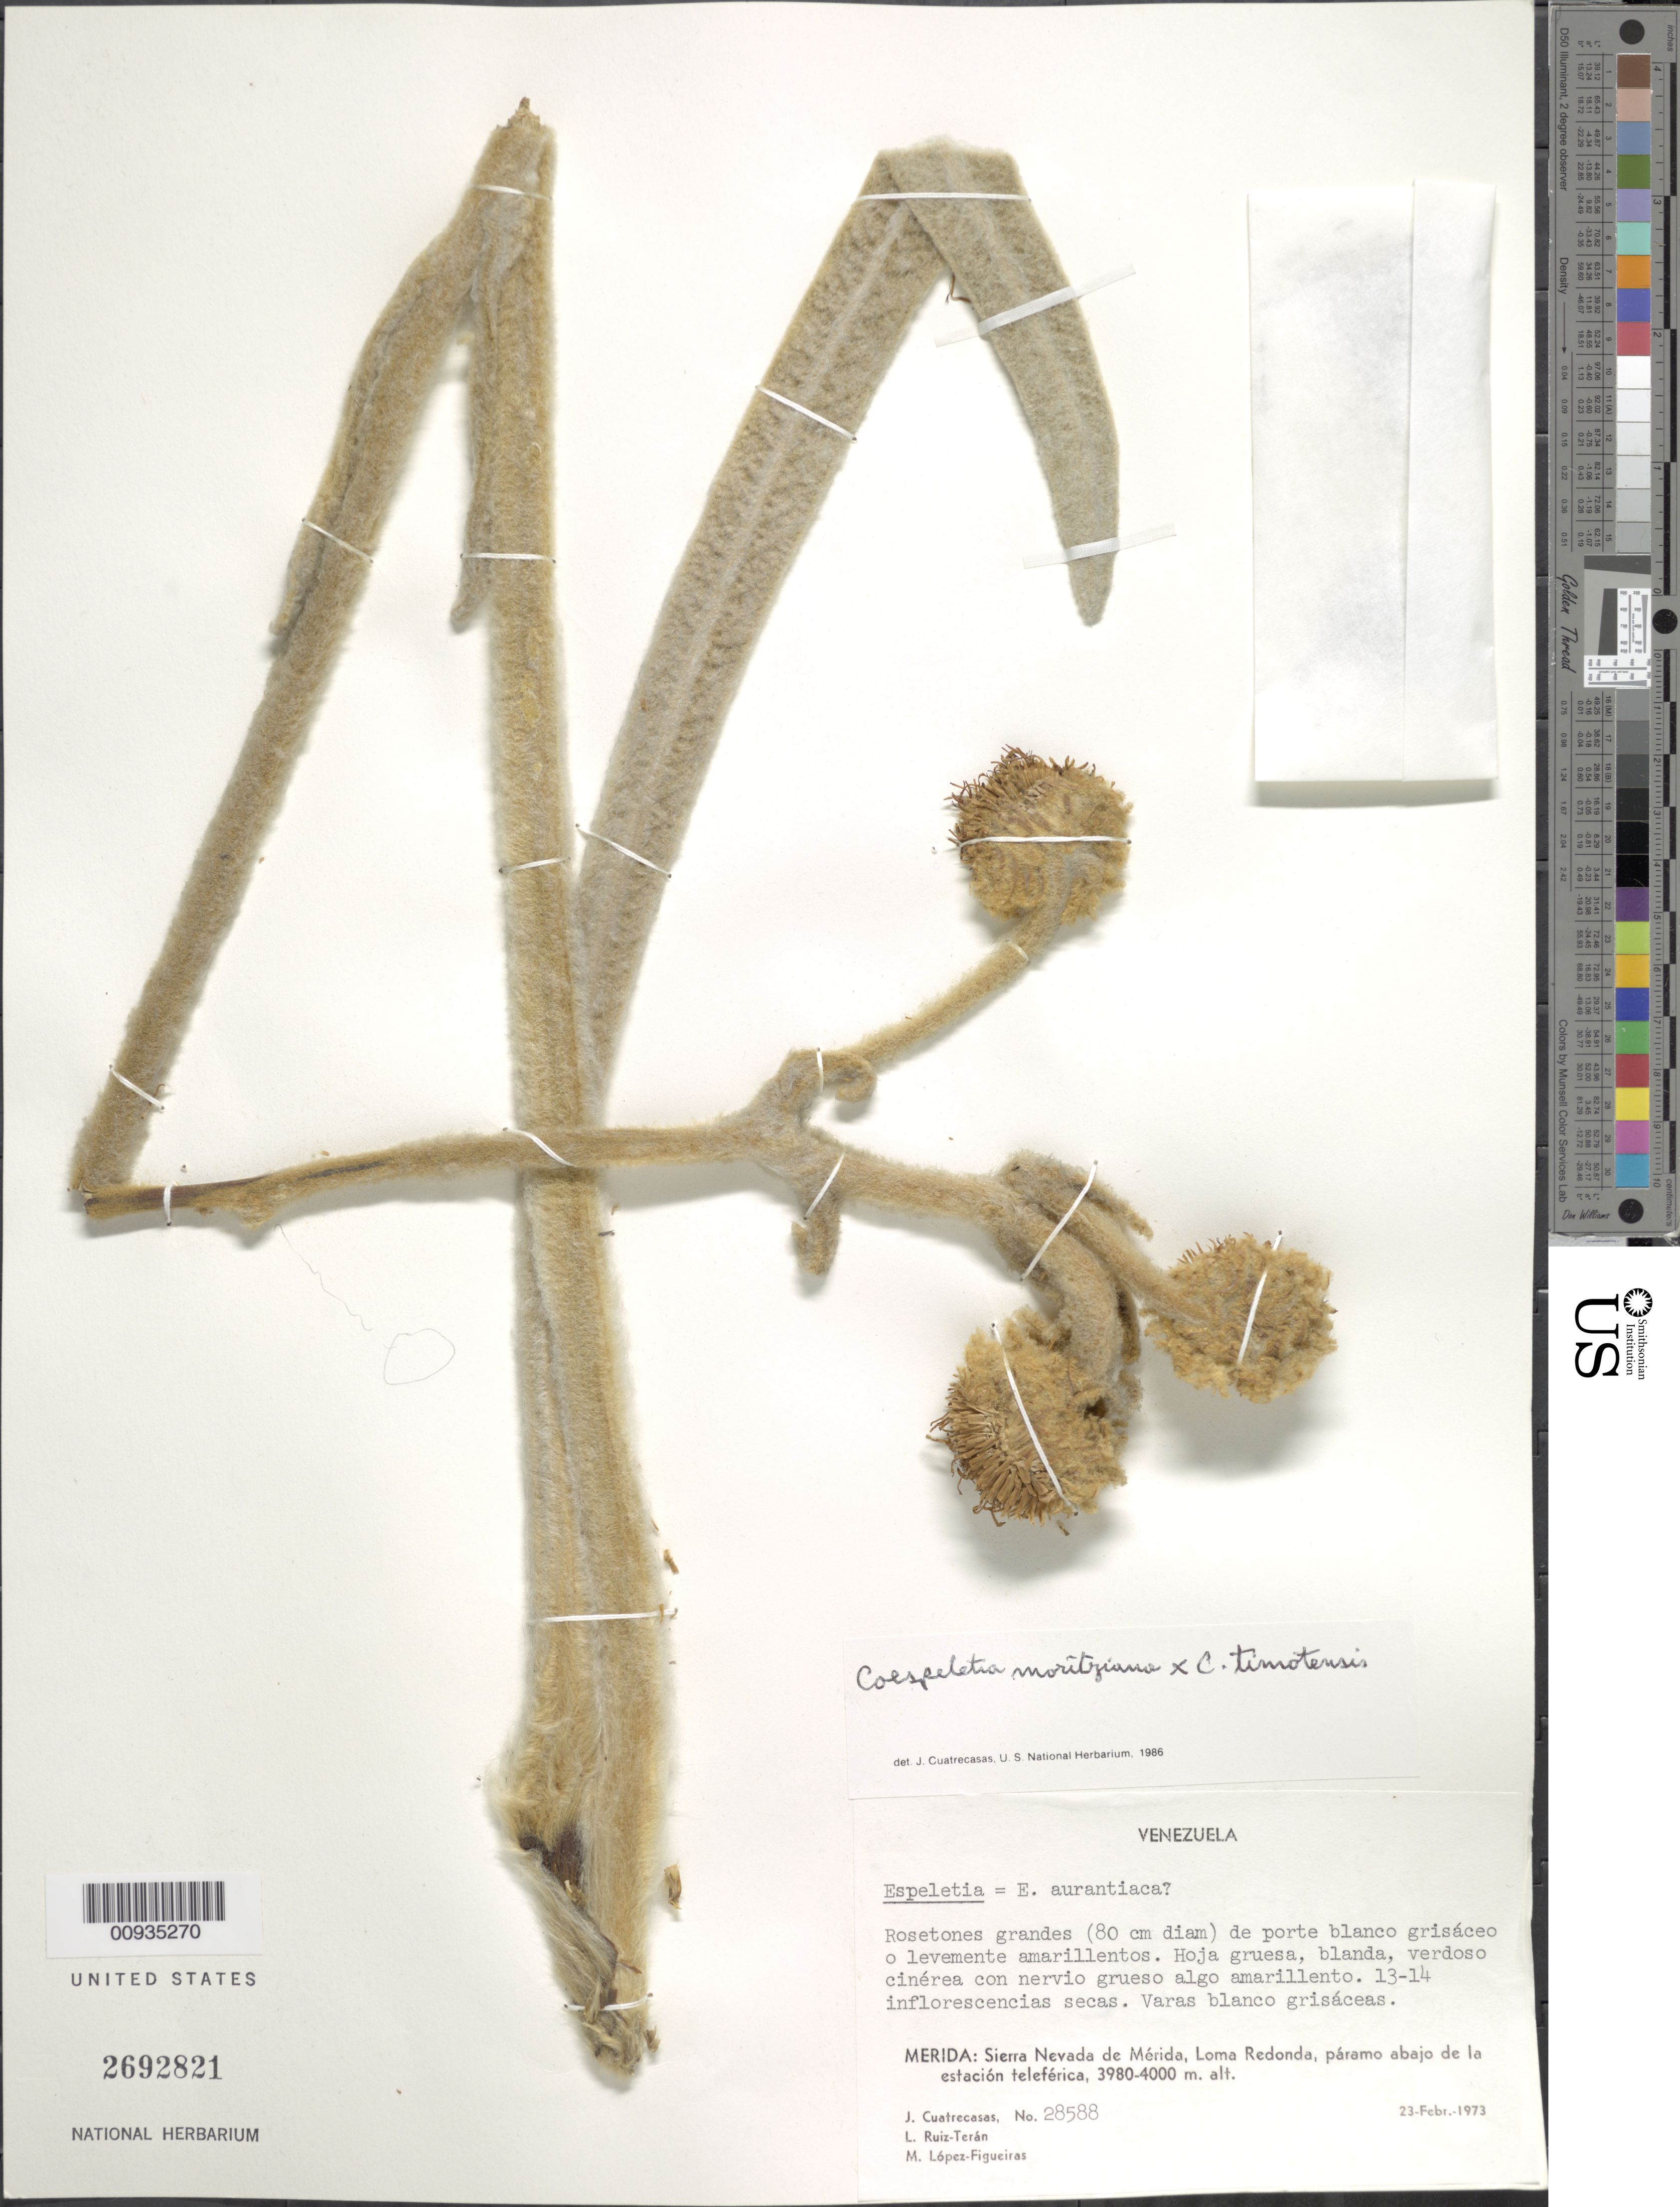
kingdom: Plantae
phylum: Tracheophyta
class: Magnoliopsida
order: Asterales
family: Asteraceae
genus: Coespeletia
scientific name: Coespeletia moritziana x C. timotensis (Cuatrec.) Cuatrec.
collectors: J. Cuatrecasas, L. E. Ruíz-Terán & M. López Figueiras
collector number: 28588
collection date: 1973-02-23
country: Venezuela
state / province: Mérida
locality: Sierra Nevada de Merida, Loma Redonda, paramo abajo de la estacion teleferica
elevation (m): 3980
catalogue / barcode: US 2692821